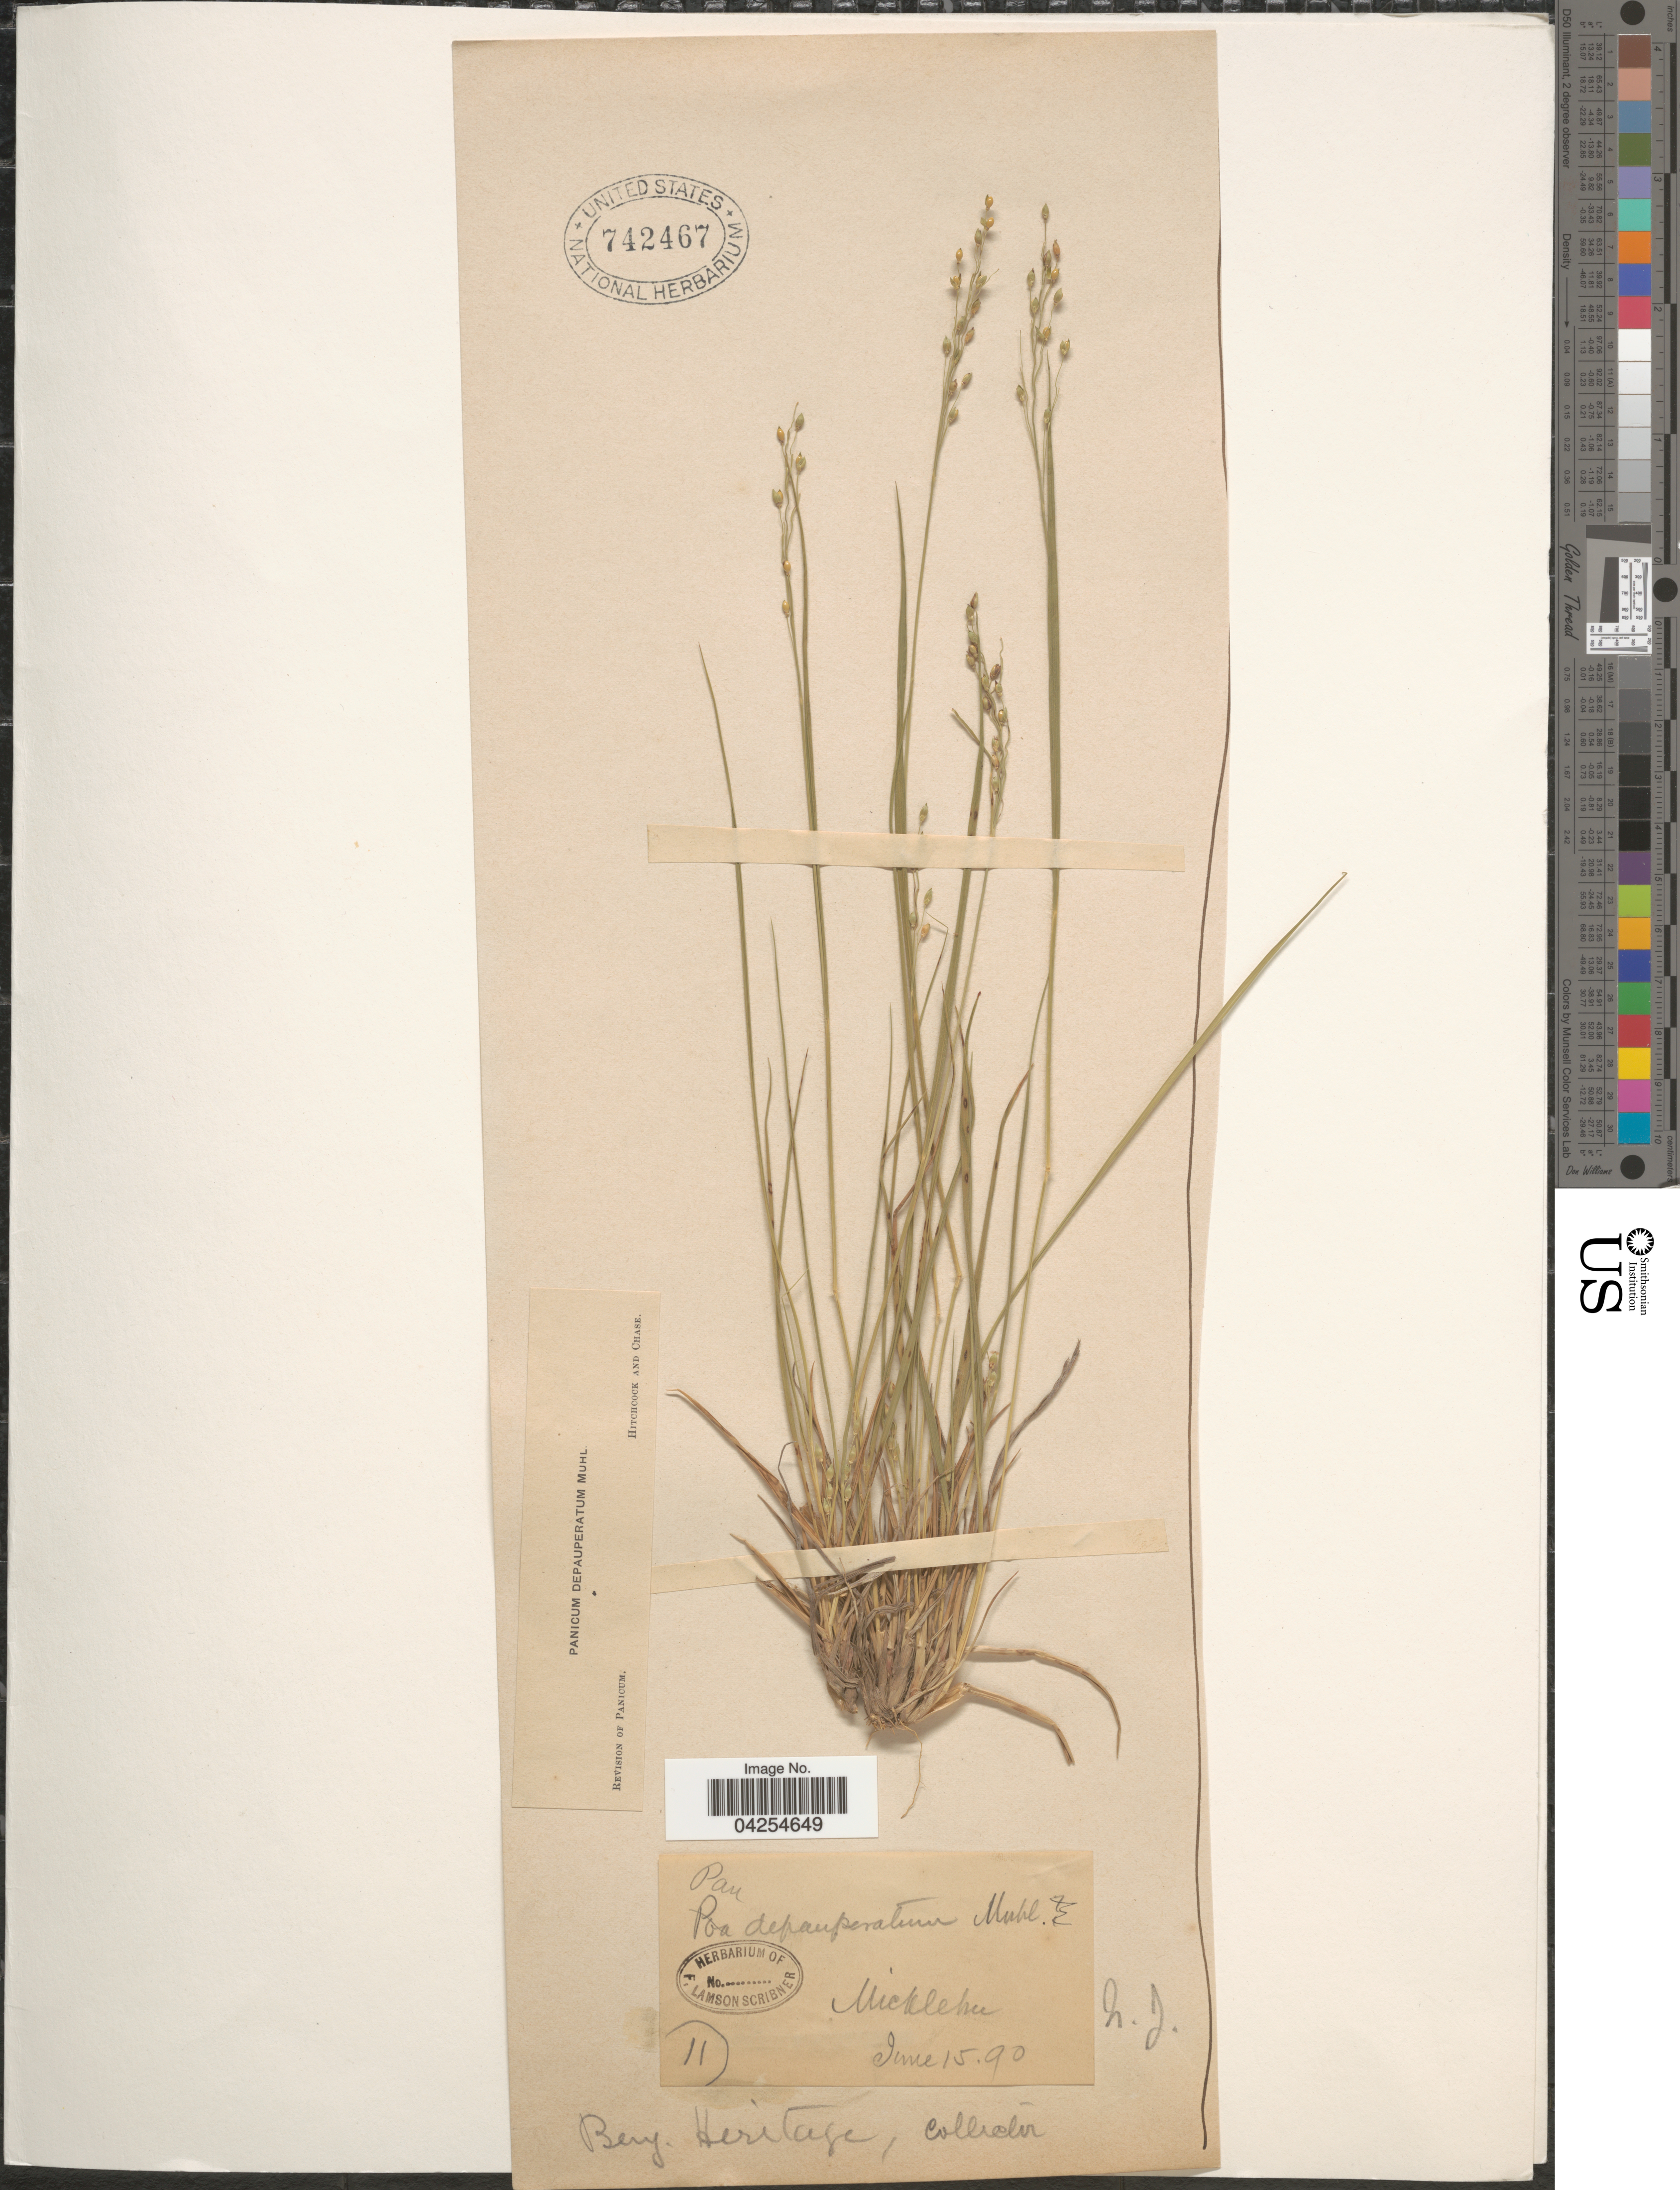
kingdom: Plantae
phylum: Tracheophyta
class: Liliopsida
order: Poales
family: Poaceae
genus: Dichanthelium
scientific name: Dichanthelium depauperatum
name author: (Muhl.) Gould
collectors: Benj. Heritage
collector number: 11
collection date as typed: Transcribed d/m/y: 15/6/90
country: United States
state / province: New Jersey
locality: Mickleton.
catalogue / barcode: US 742467